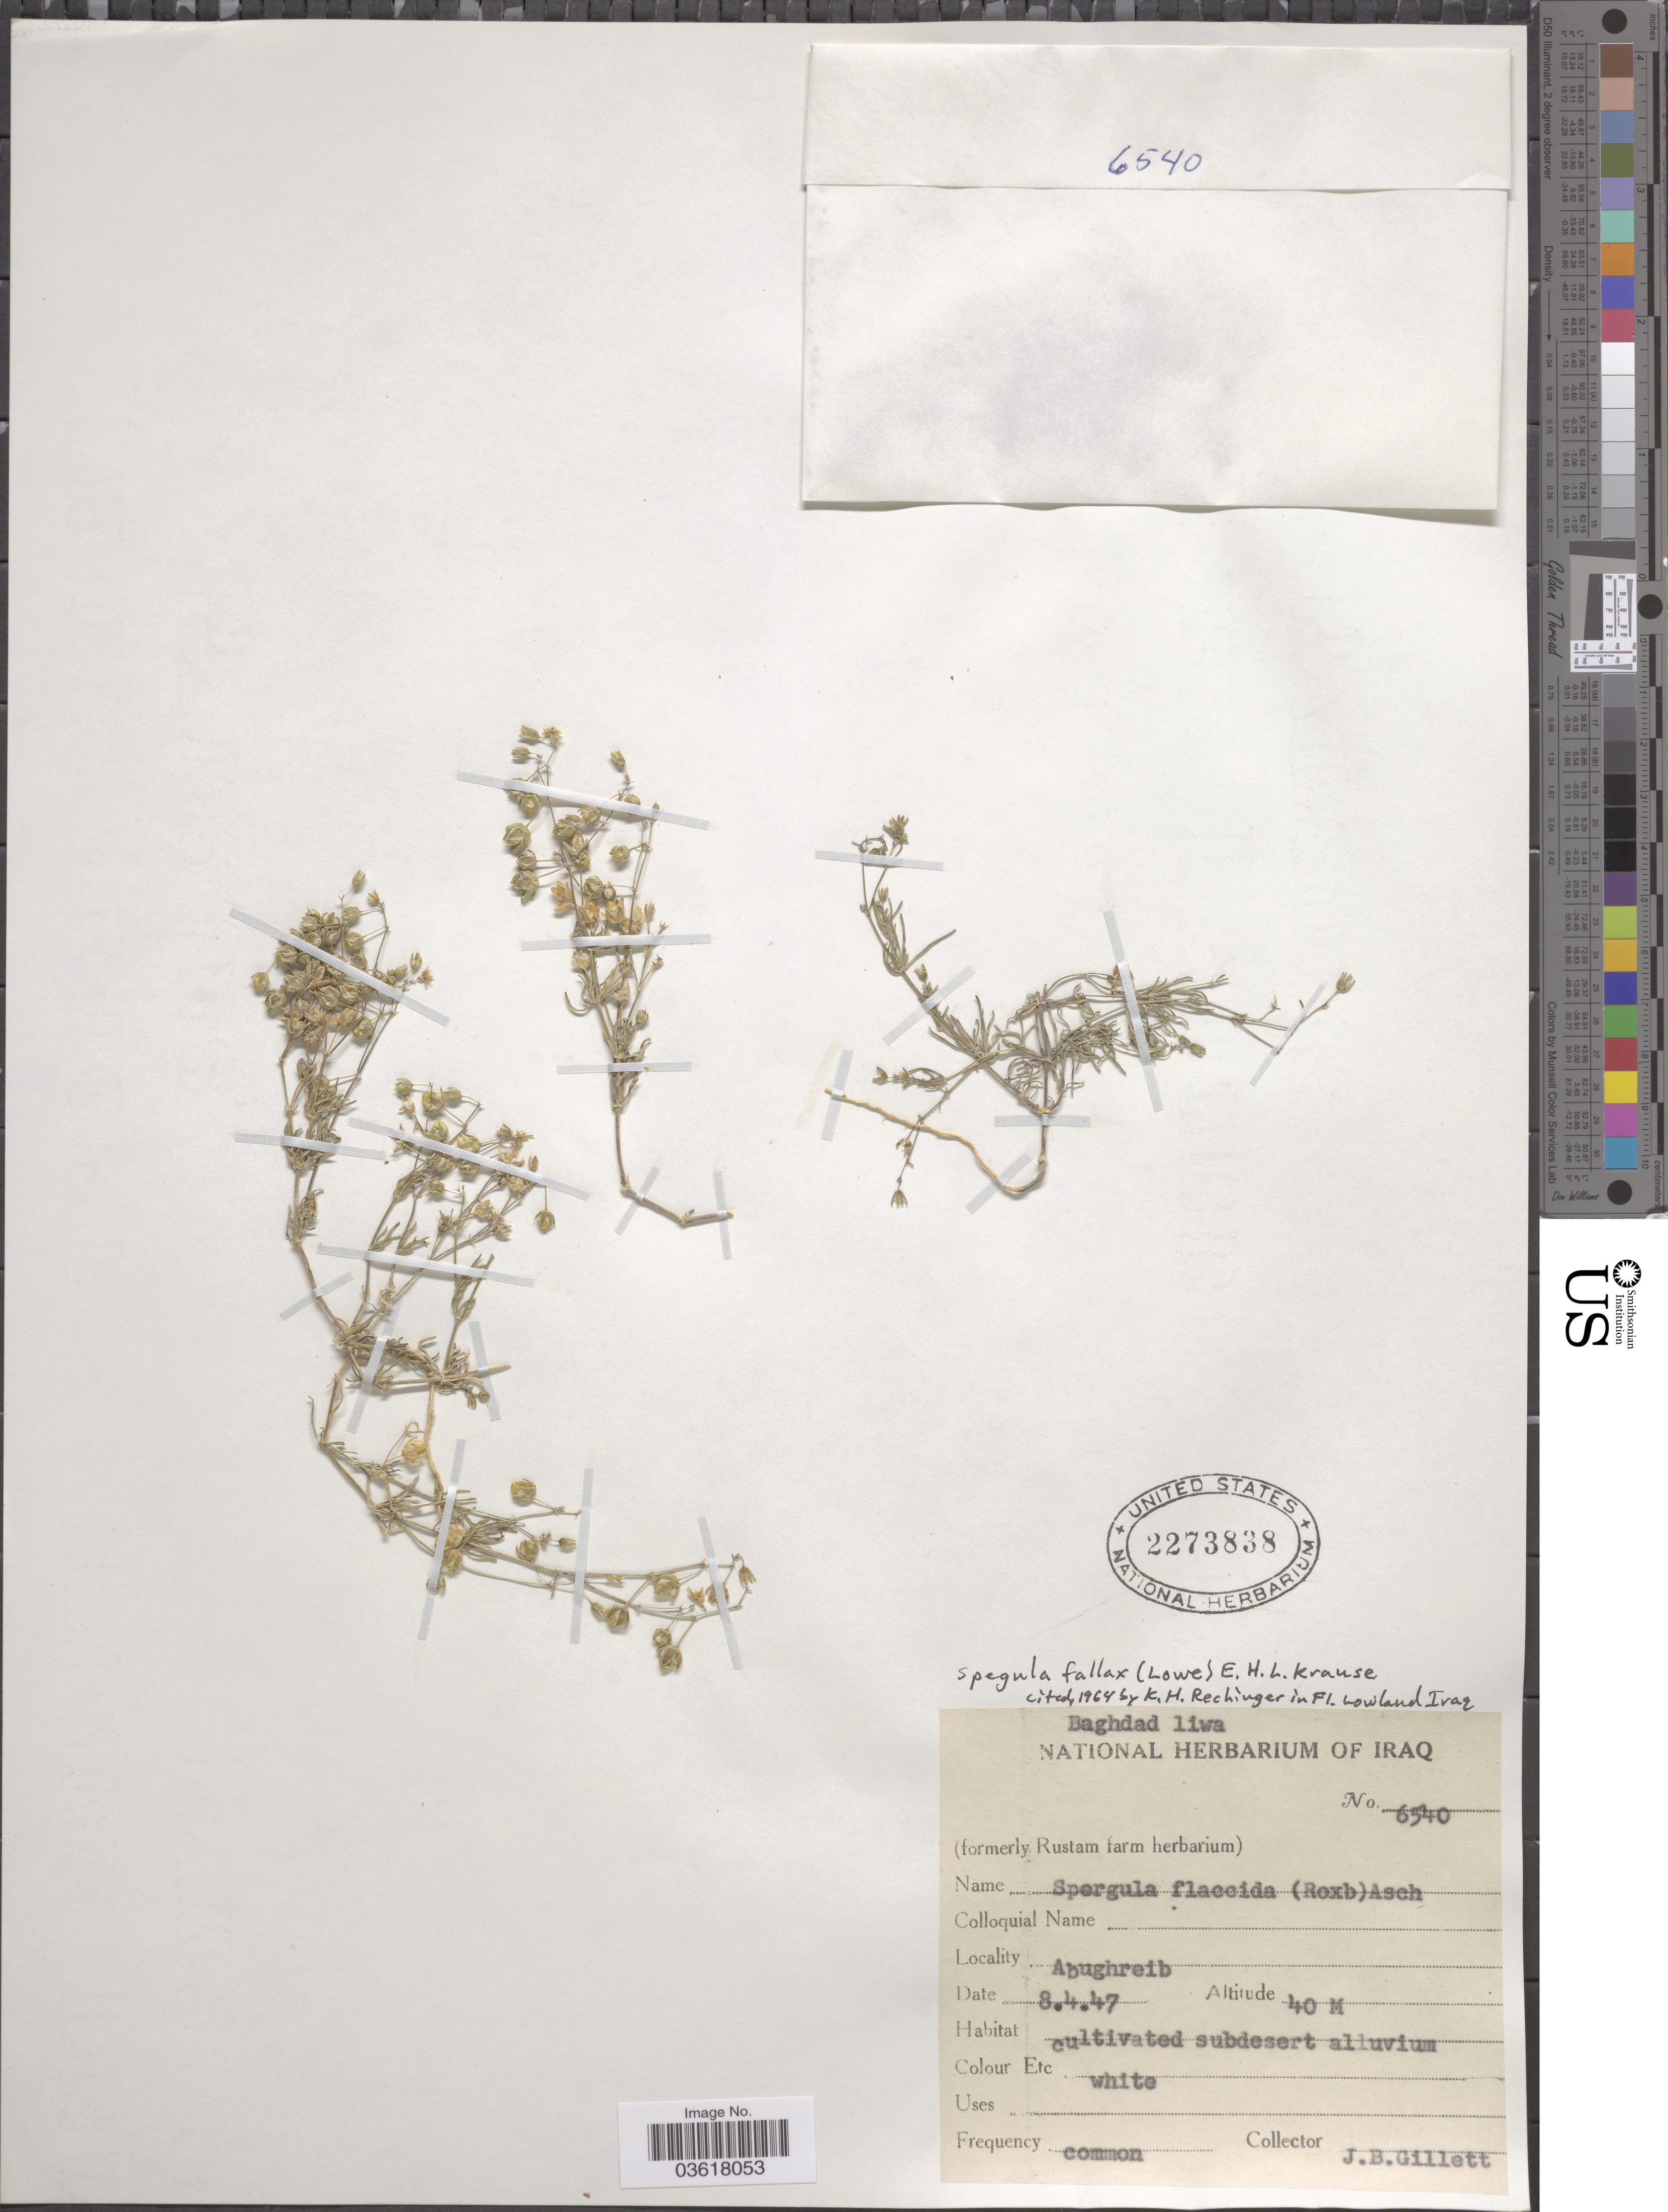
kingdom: Plantae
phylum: Tracheophyta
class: Magnoliopsida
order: Caryophyllales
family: Caryophyllaceae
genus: Spergula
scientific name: Spergula fallax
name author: (Lowe) E.H.L. Krause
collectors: J. B. Gillett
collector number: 6540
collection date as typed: Transcribed d/m/y: 8/4/47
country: Iraq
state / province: Baghdad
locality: Baghdad liwa. Abughreib.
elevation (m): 40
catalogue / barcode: US 2273838